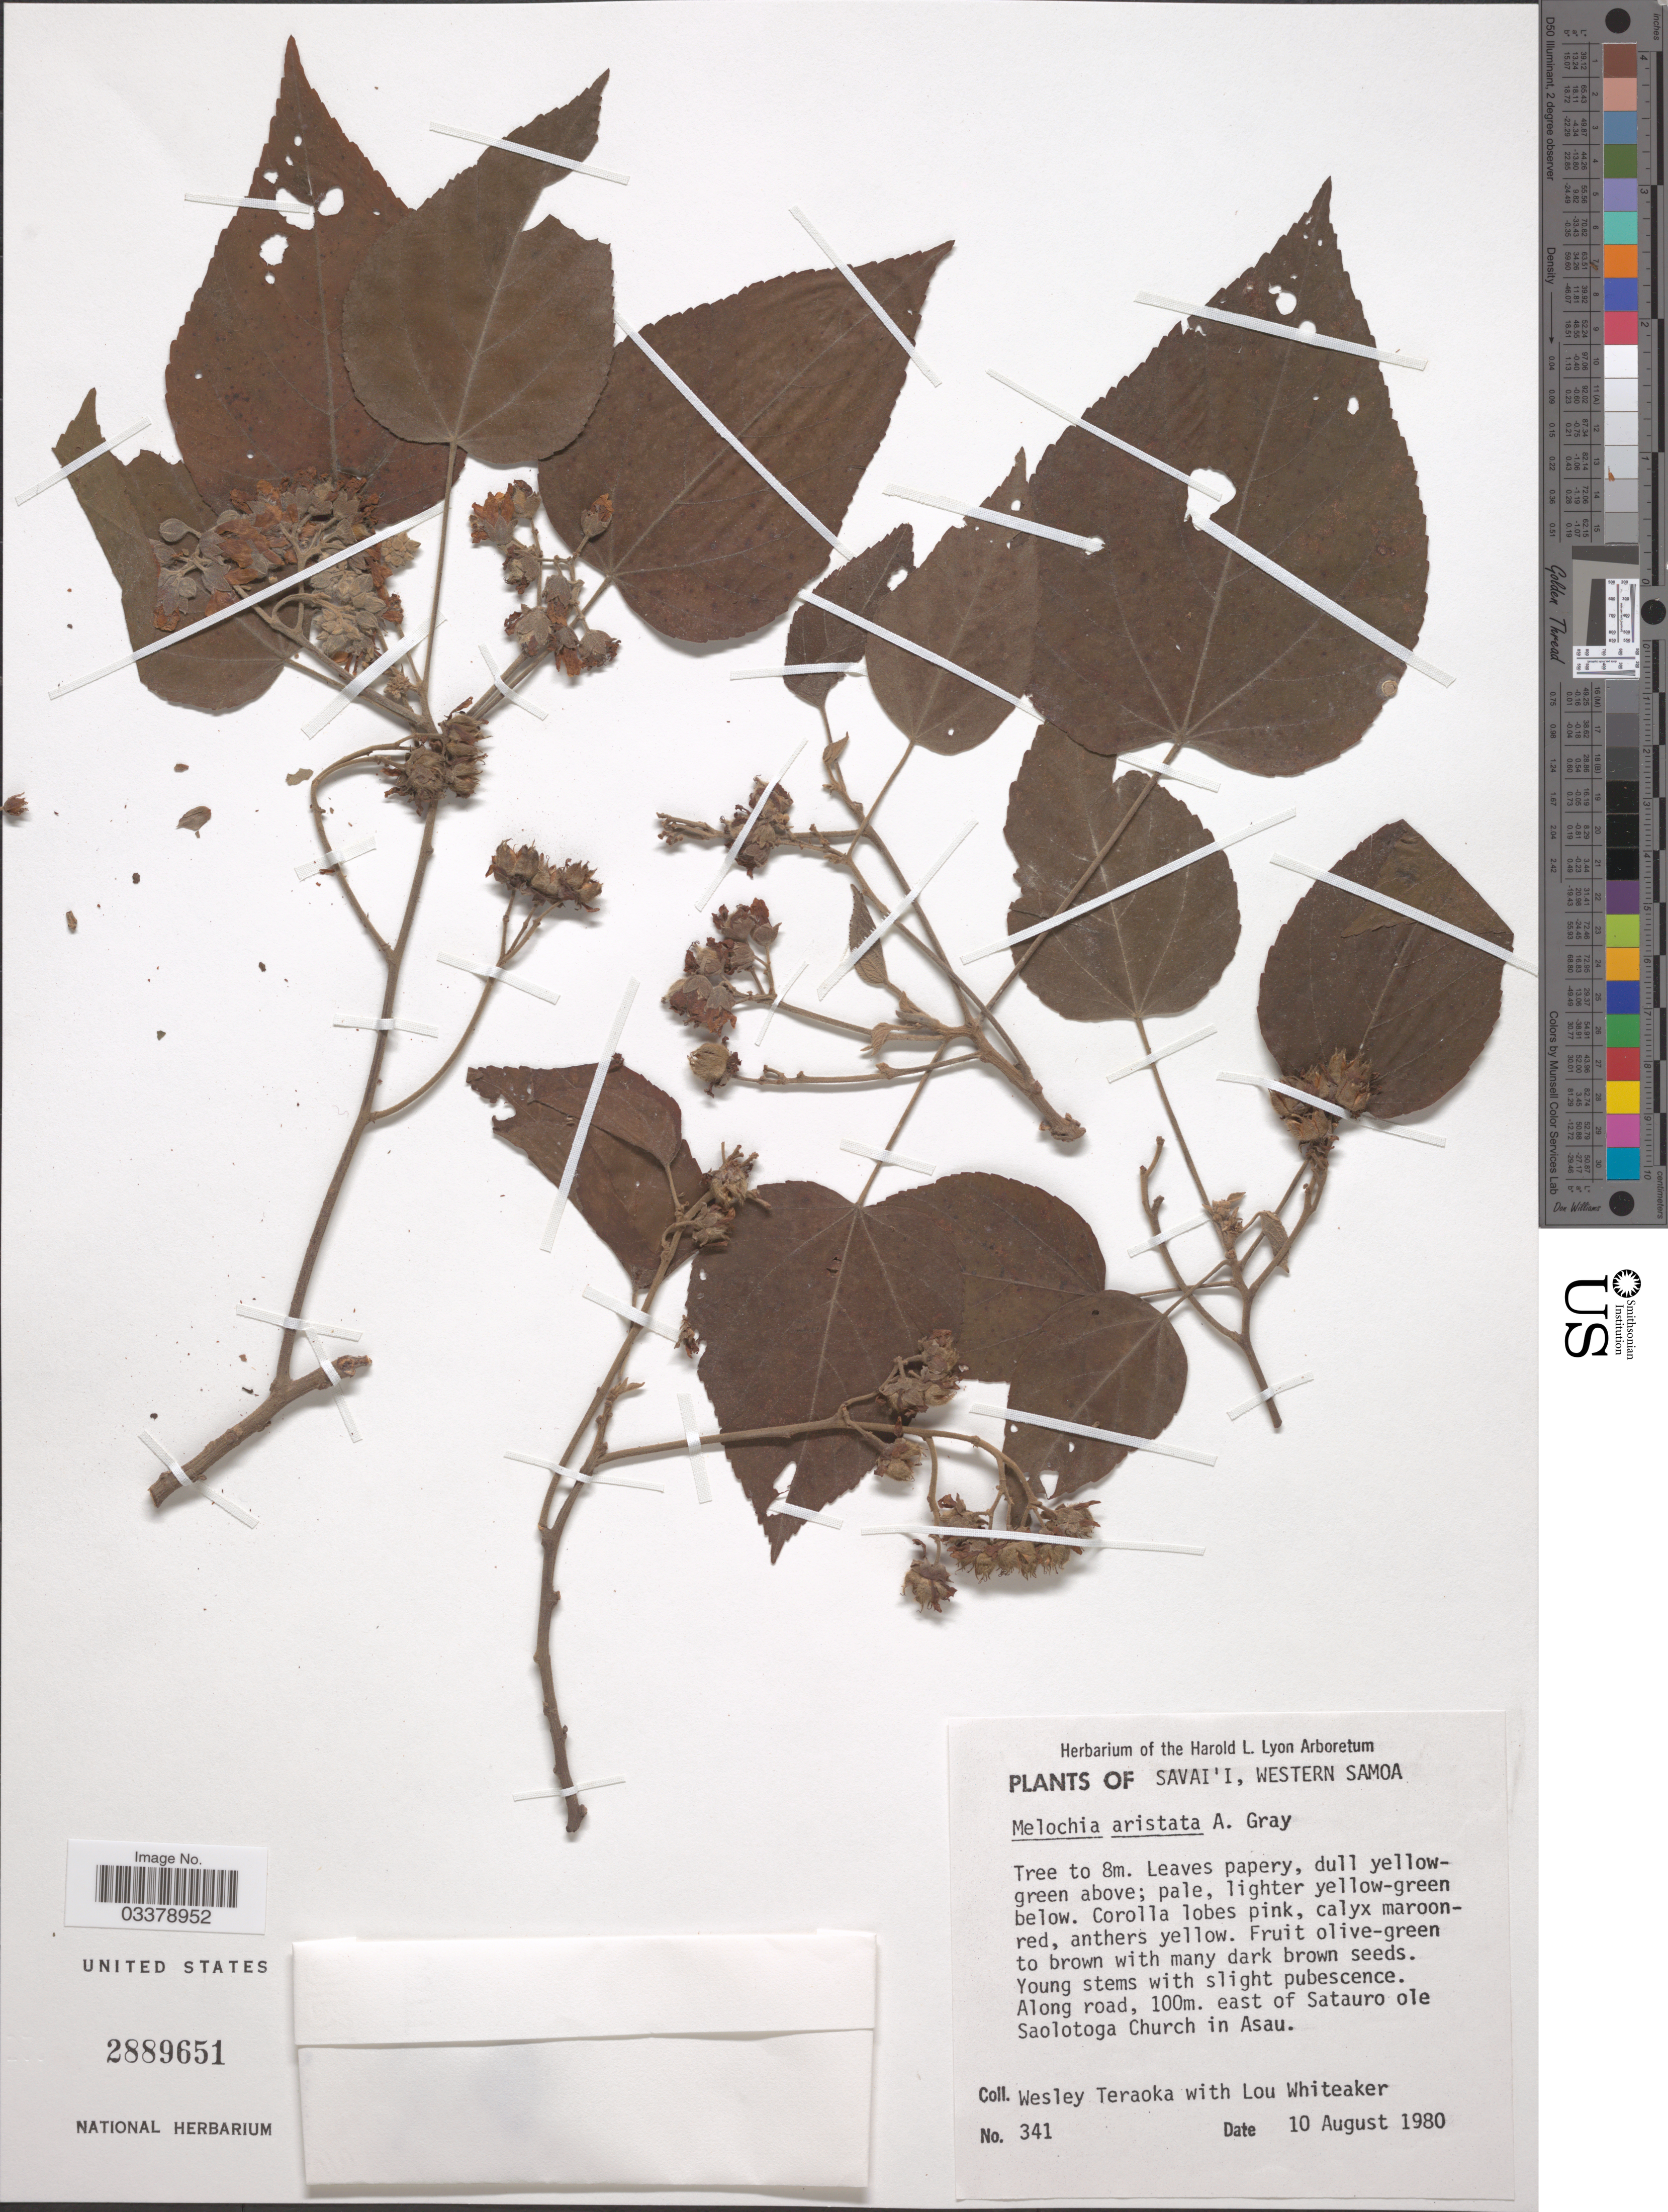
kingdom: Plantae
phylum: Tracheophyta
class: Magnoliopsida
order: Malvales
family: Malvaceae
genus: Melochia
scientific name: Melochia aristata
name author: A. Gray in Wilkes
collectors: W. Teraoka & L. Whiteaker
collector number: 341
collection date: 1980-08-10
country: Samoa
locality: Savai'i, Along road, 100 m. east of Satauro ole Saolotoga Church in Asau.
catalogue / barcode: US 2889651